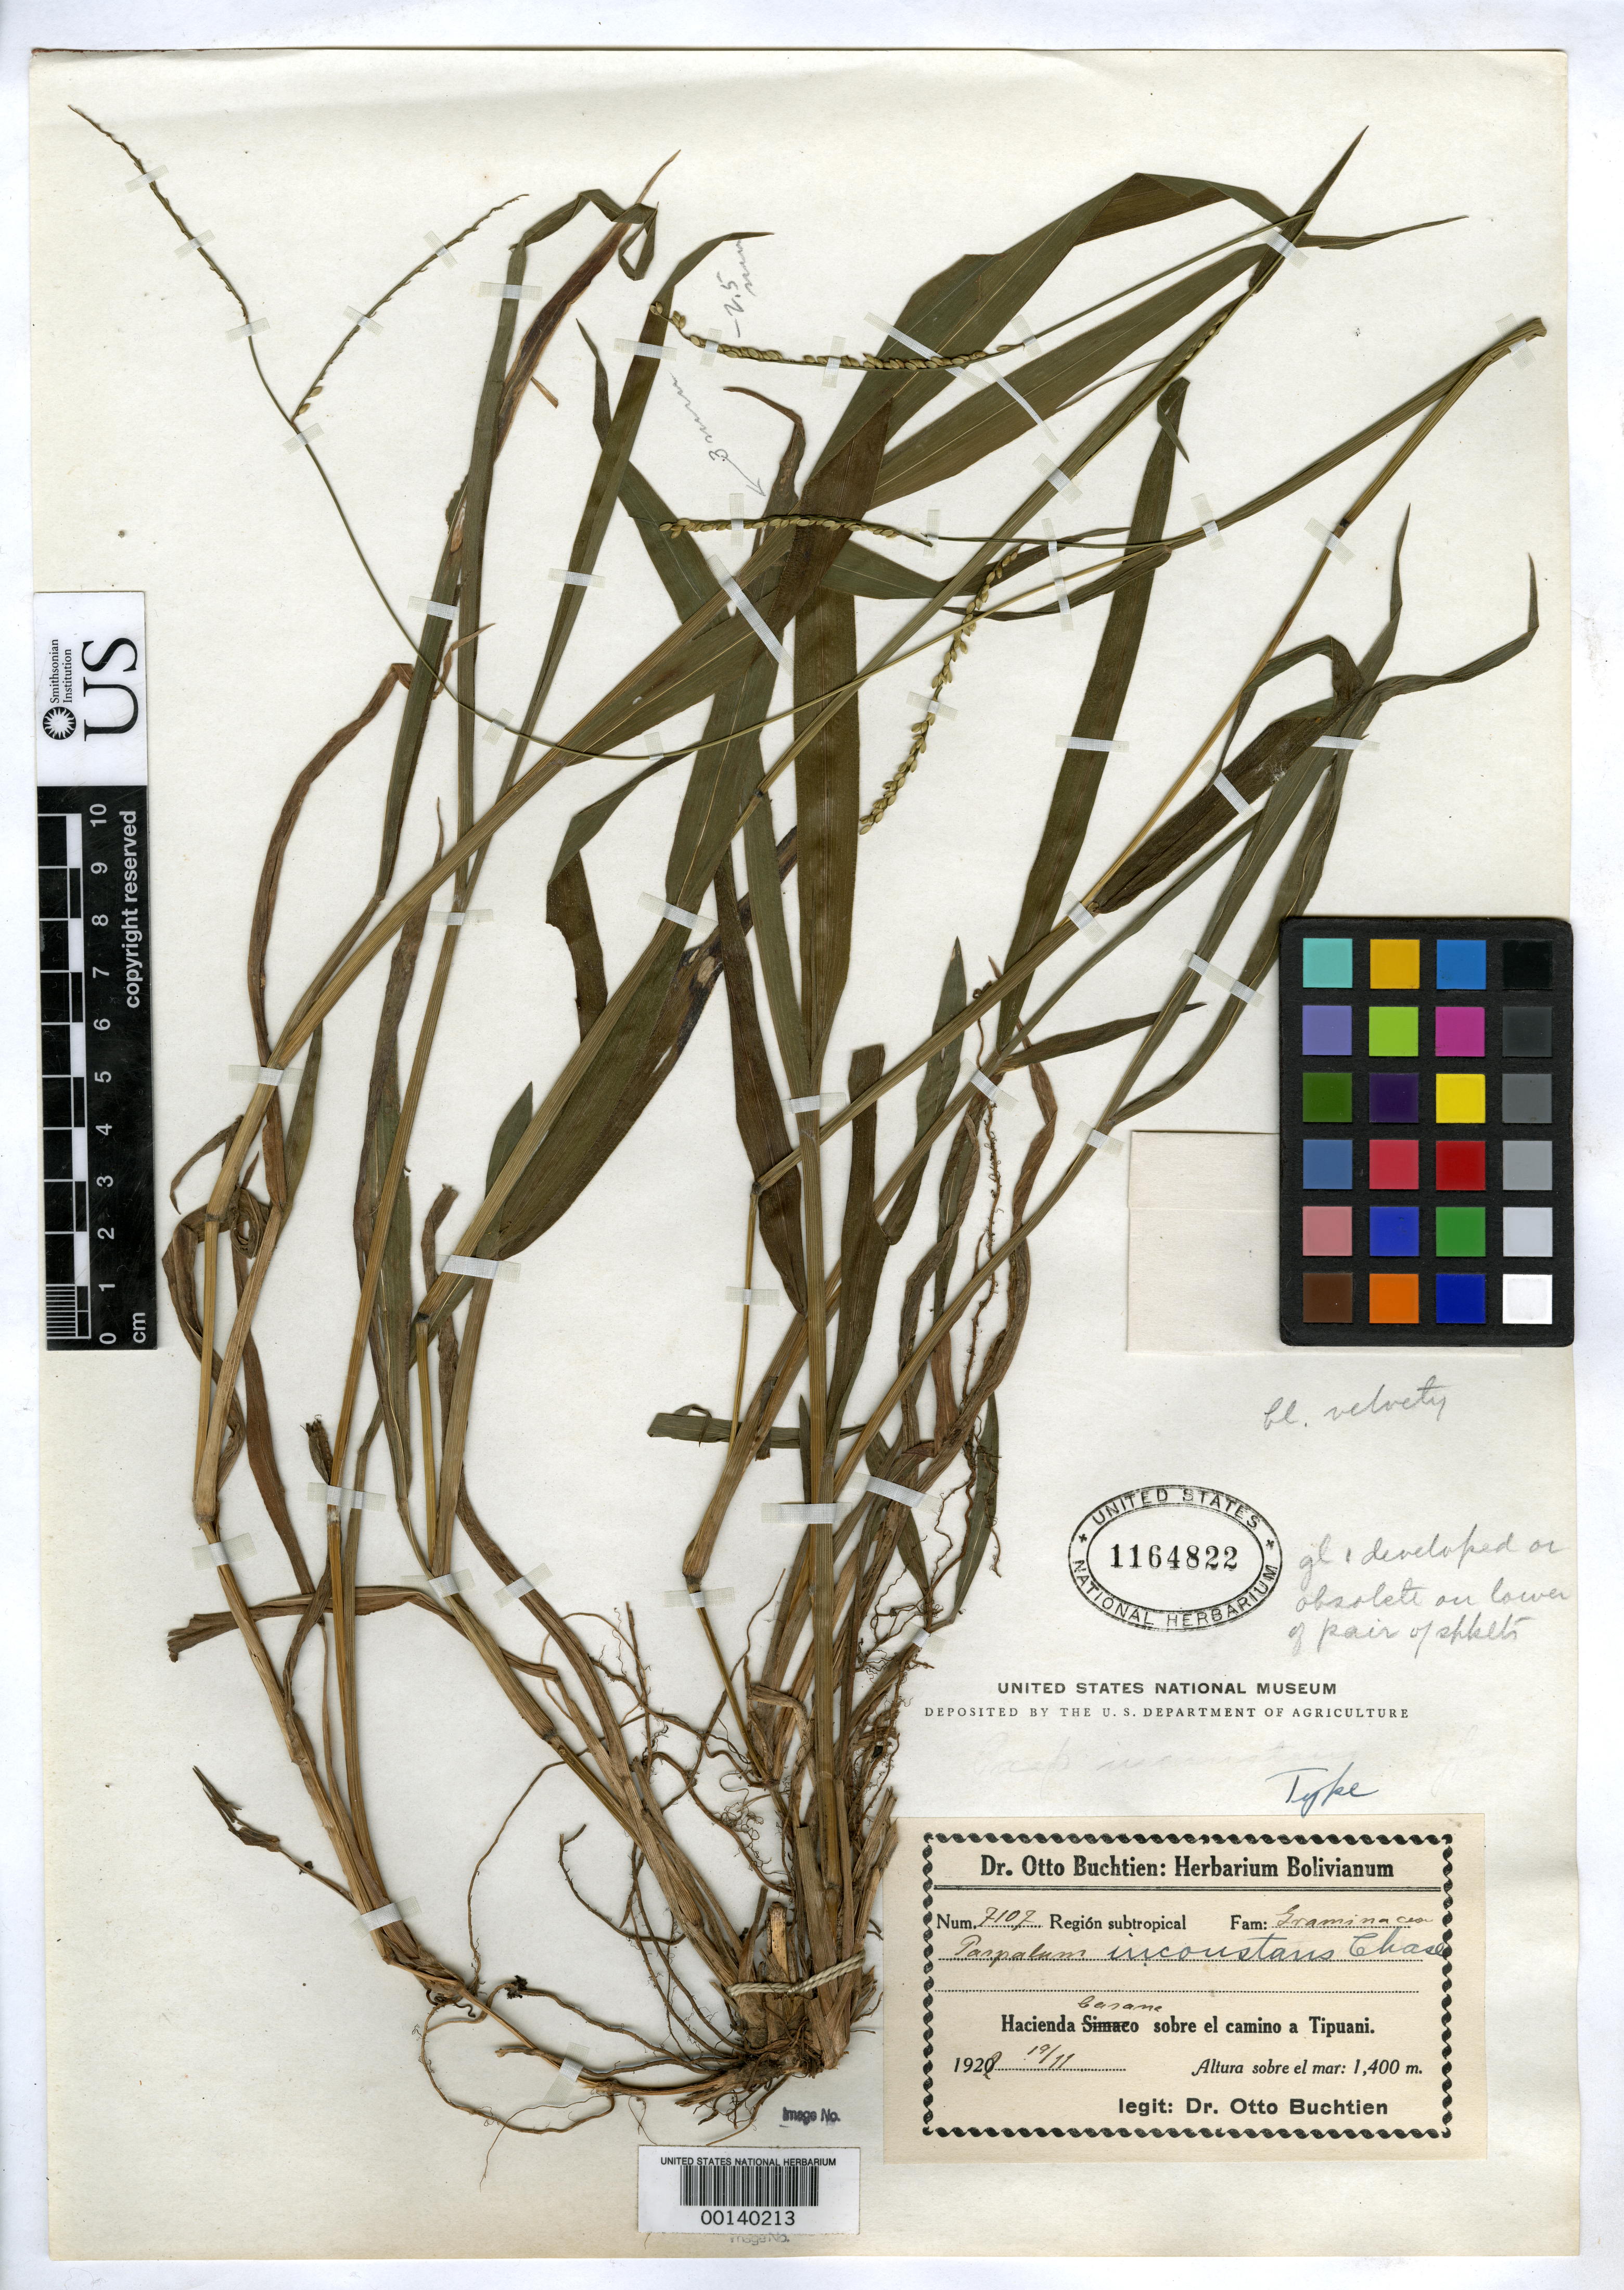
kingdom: Plantae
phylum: Tracheophyta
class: Liliopsida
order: Poales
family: Poaceae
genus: Paspalum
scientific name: Paspalum inconstans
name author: Chase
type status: Holotype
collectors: O. Buchtien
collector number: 7107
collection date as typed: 19 Nov 1922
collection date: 1922-11-19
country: Bolivia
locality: Hacienda Canana sobre El Camino a Tipuani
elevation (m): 1400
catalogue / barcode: US 1164822